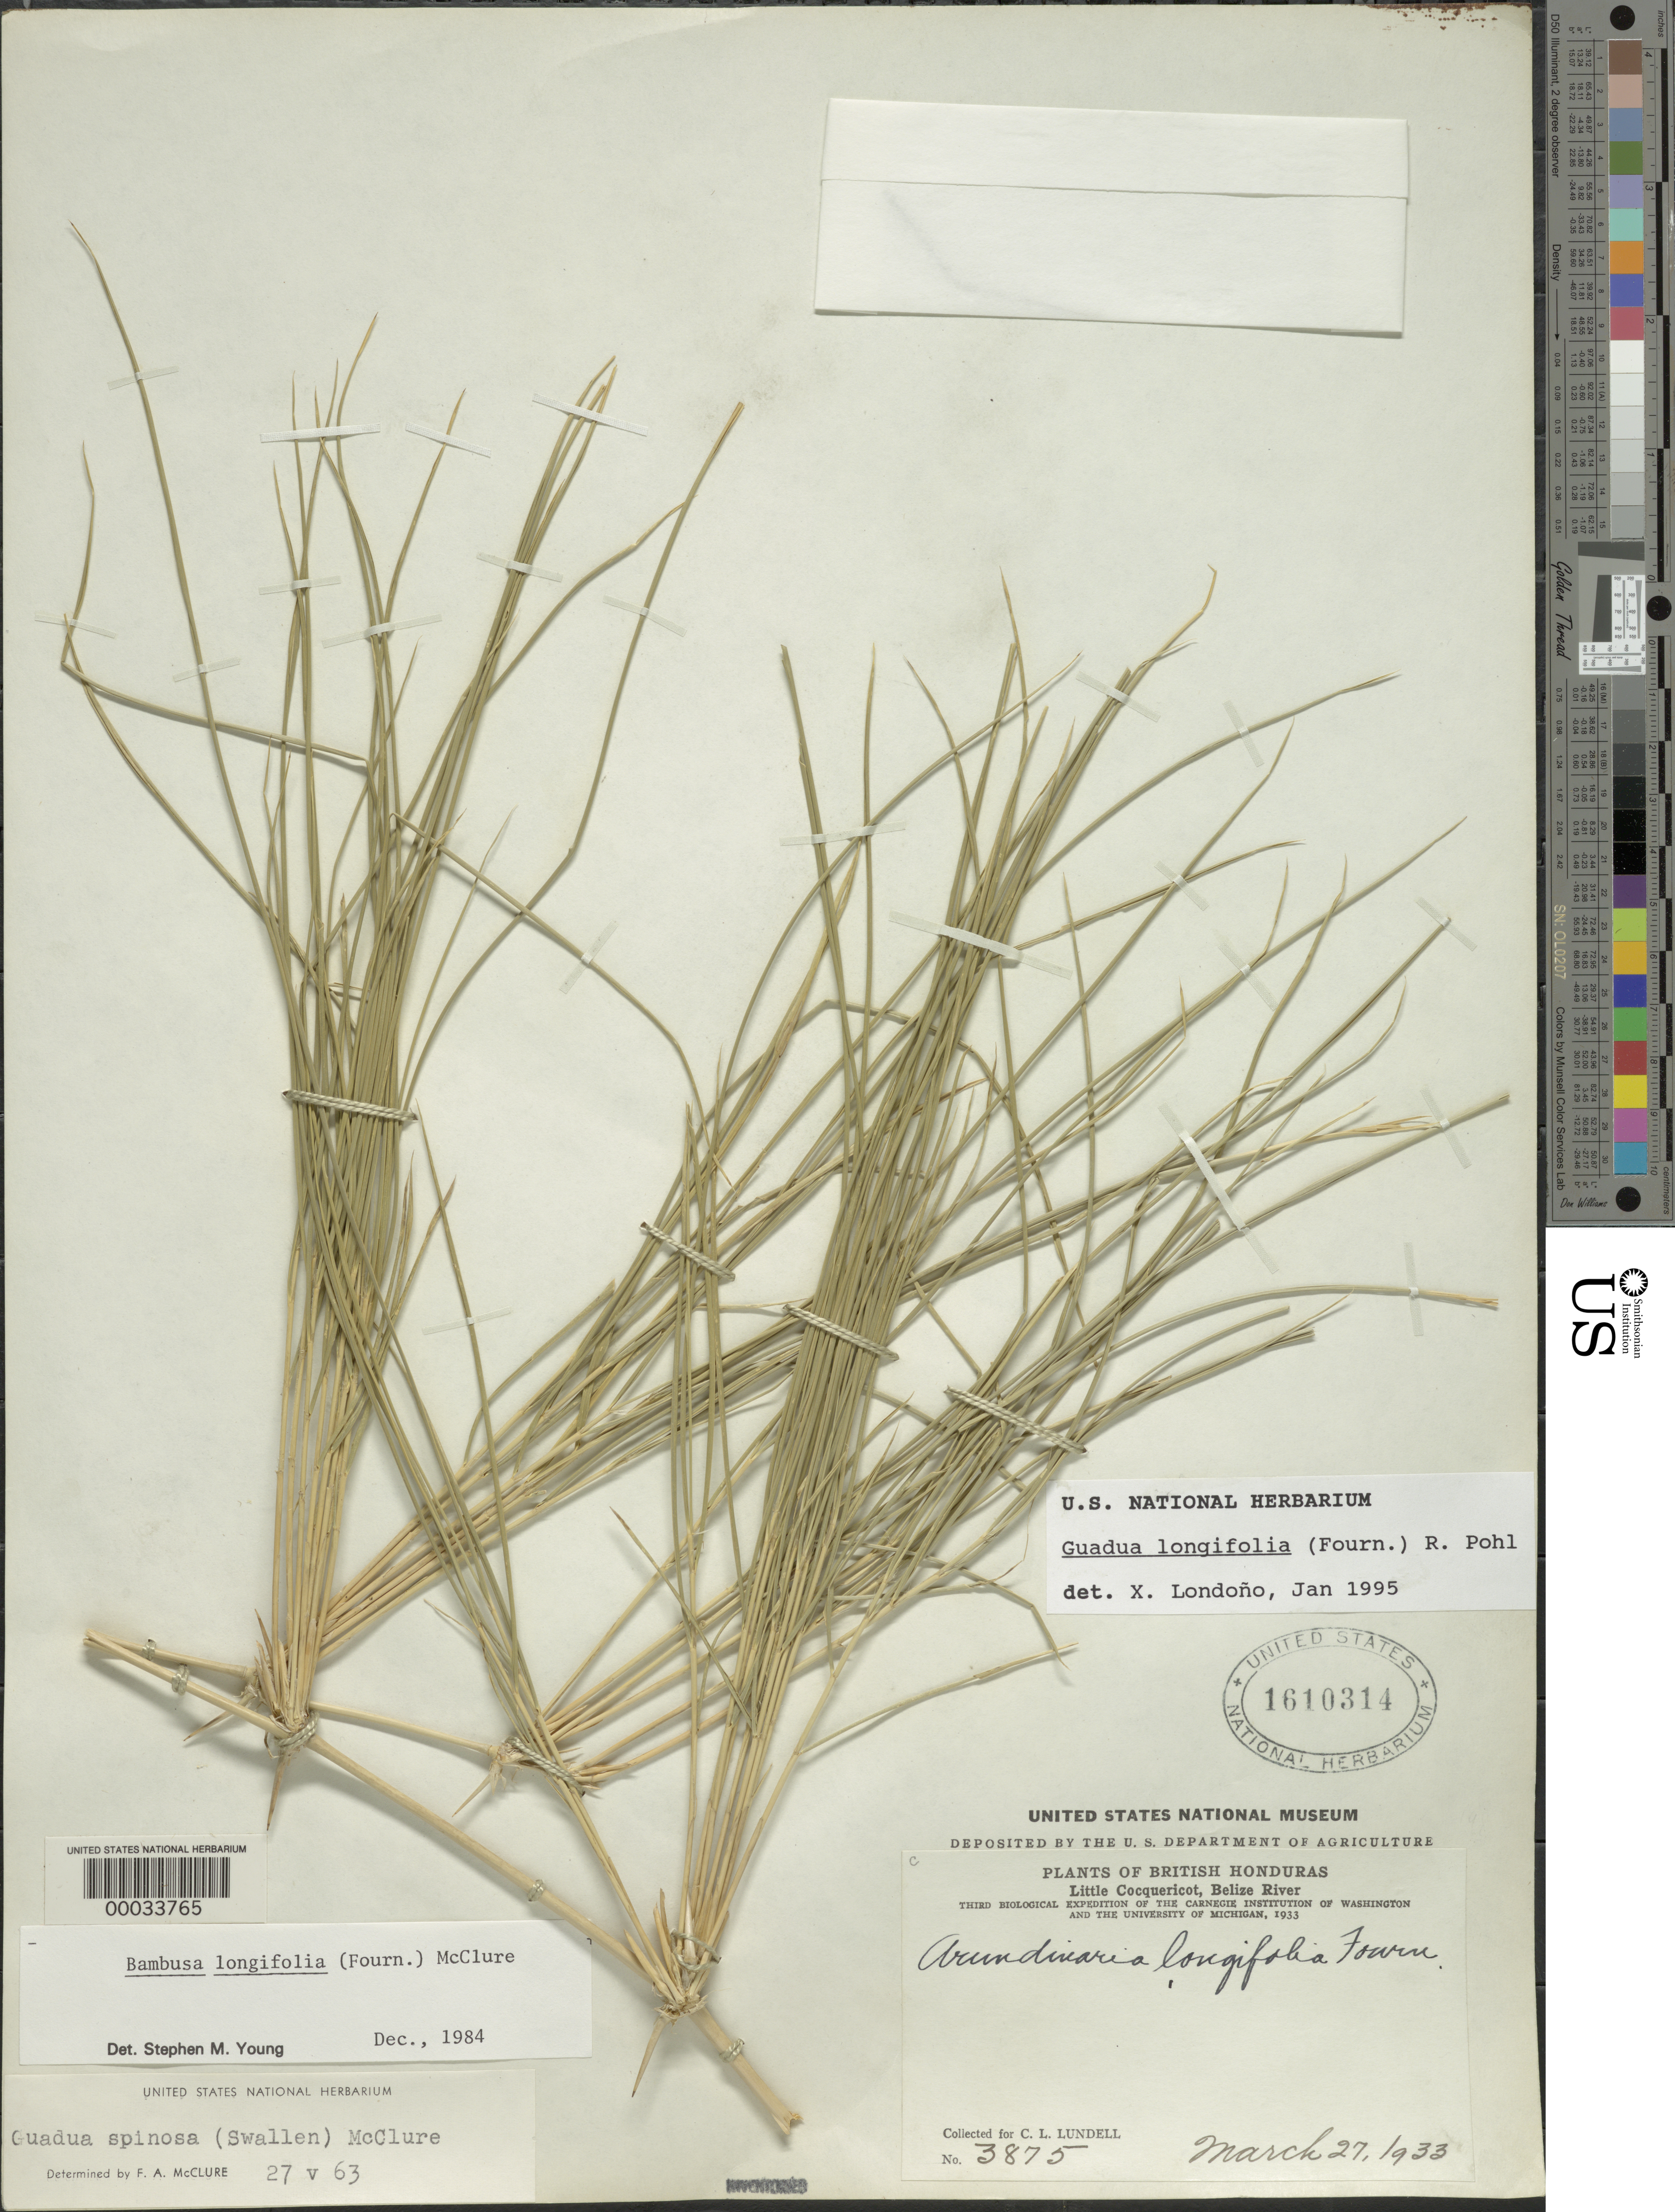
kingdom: Plantae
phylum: Tracheophyta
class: Liliopsida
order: Poales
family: Poaceae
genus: Guadua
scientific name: Guadua longifolia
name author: (E. Fourn.) R.W. Pohl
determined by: Londoño, X., (TULV), Jardin Botanico "Juan Maria Cespedes"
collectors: C. L. Lundell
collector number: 3875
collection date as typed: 27 Mar 1933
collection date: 1933-03-27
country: Belize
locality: Little Cocquericot, Belize River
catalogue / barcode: US 1610314